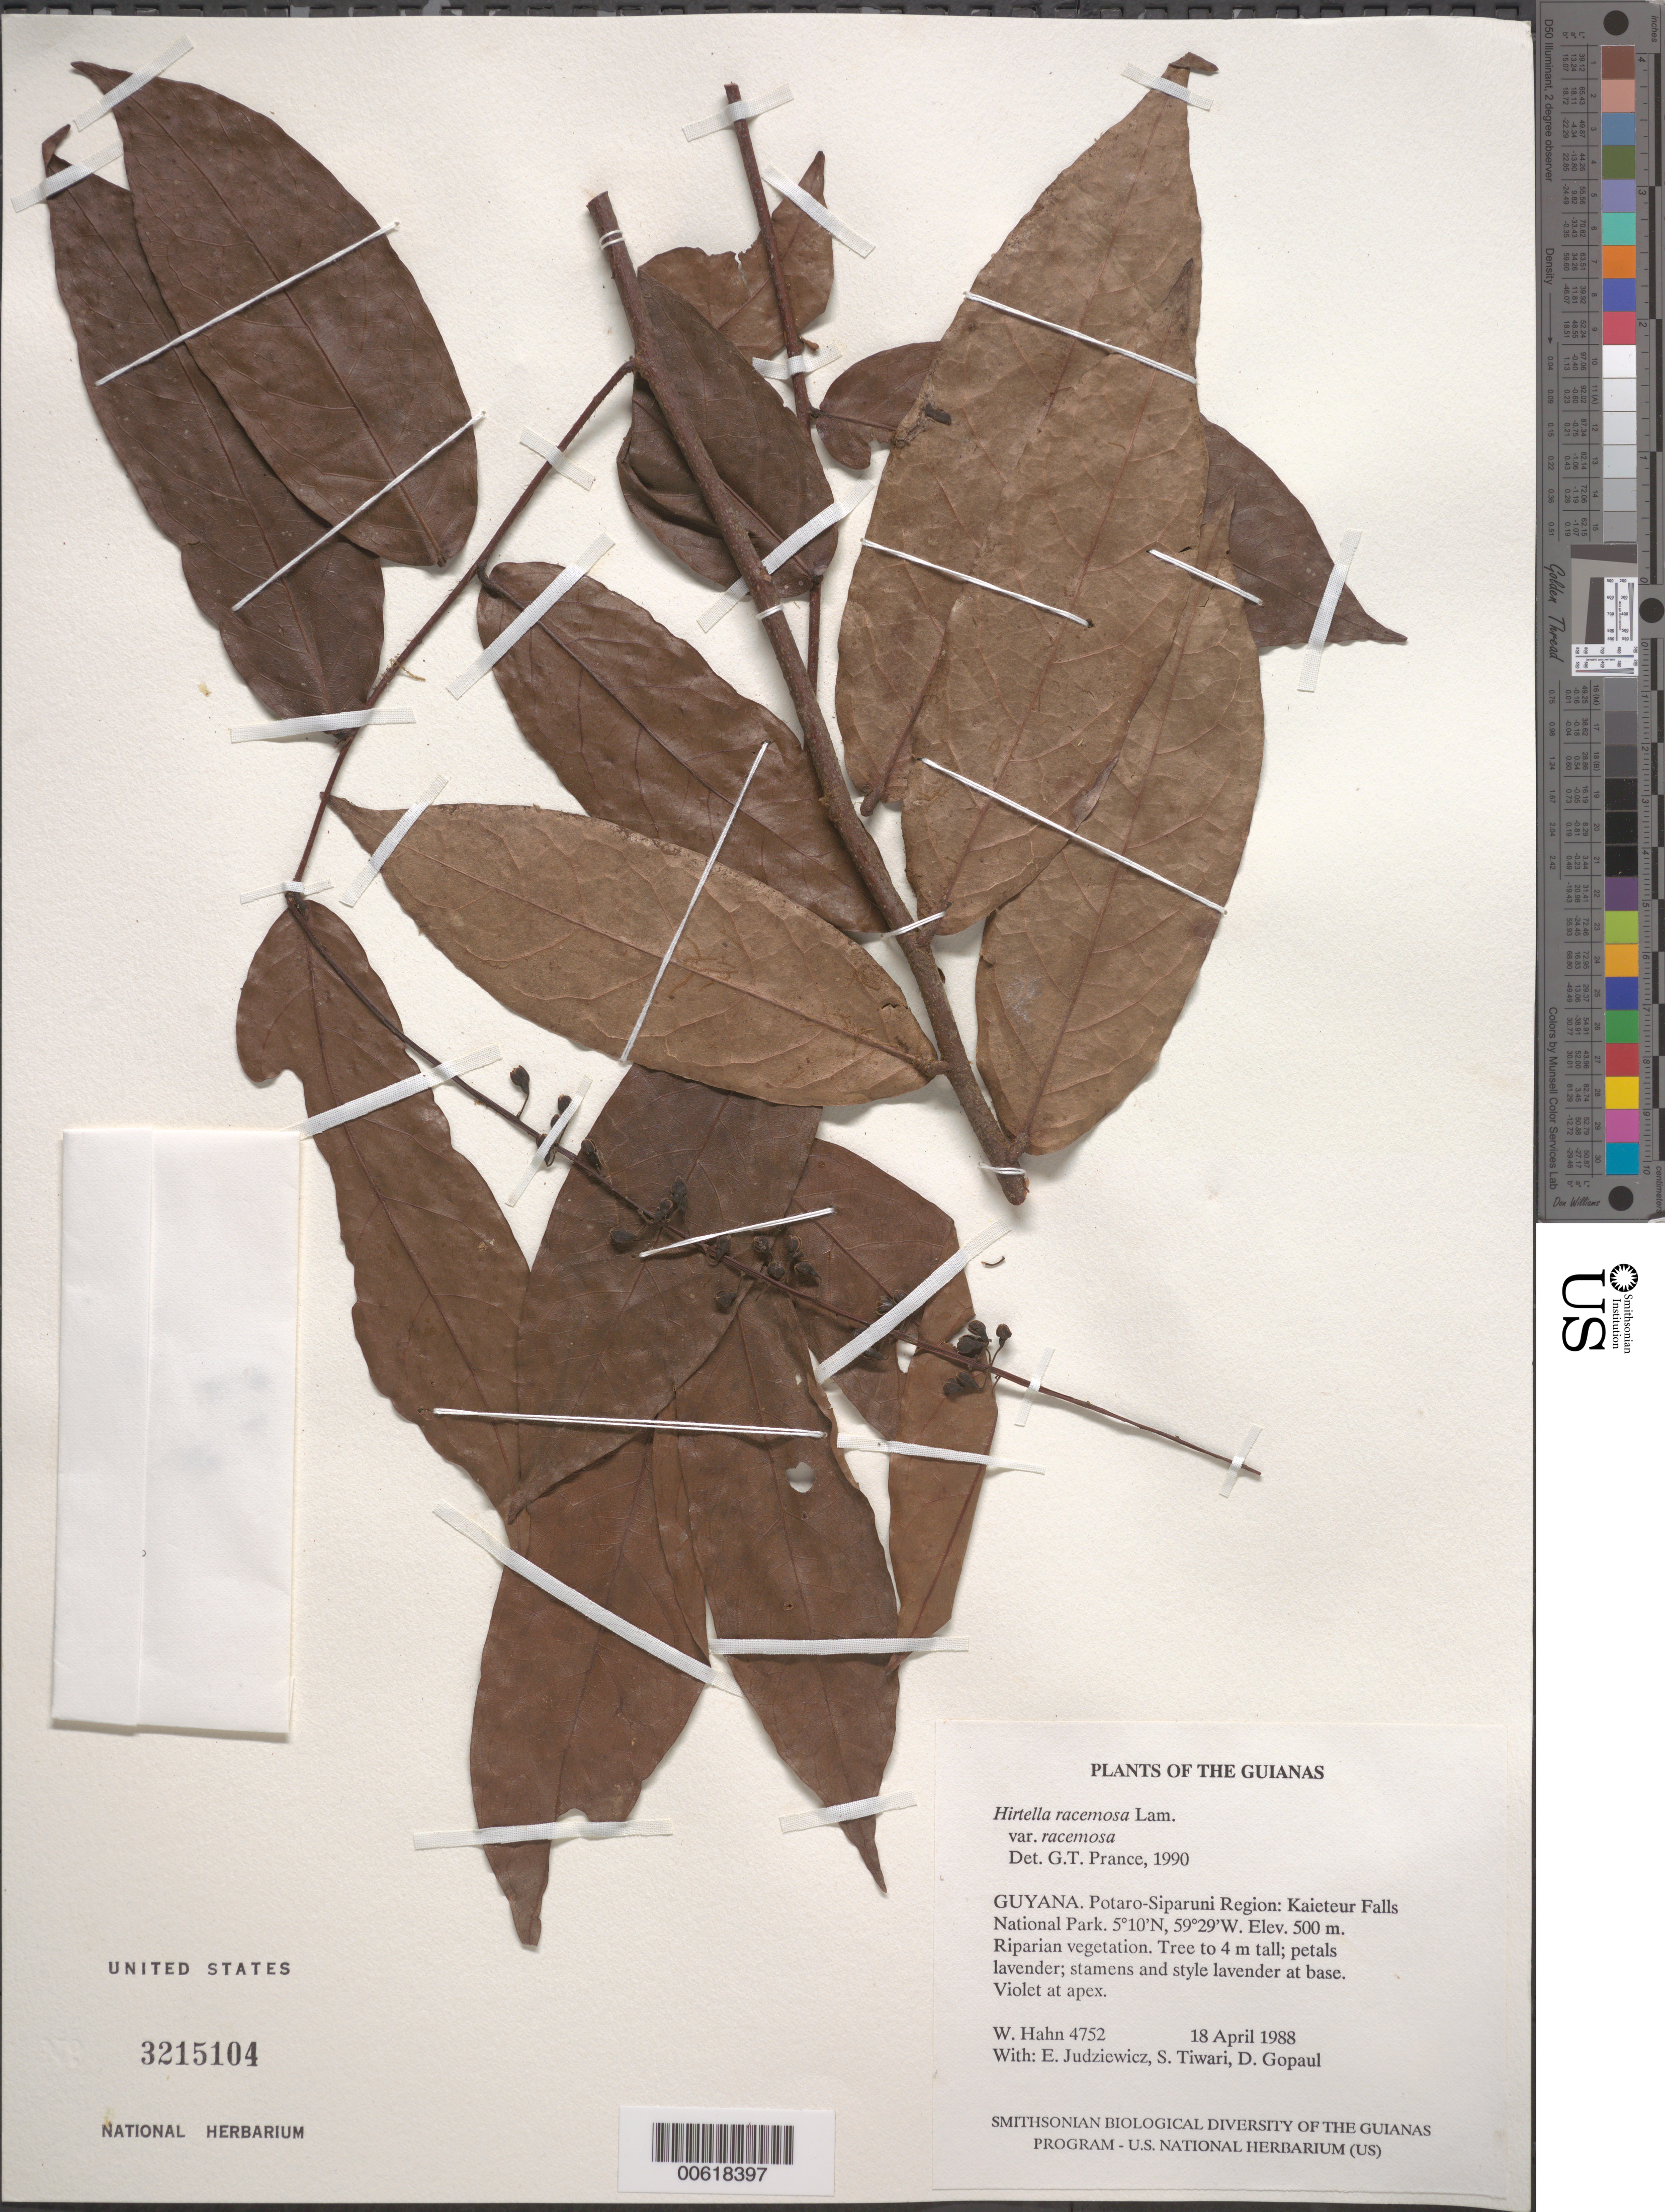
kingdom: Plantae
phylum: Tracheophyta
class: Magnoliopsida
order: Malpighiales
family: Chrysobalanaceae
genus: Hirtella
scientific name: Hirtella racemosa var. racemosa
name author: Lam.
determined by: Prance, G. T.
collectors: W. Hahn, E. J. Judziewicz, S. Tiwari & D. Gopaul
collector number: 4752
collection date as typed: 18 April 1988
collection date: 1988-04-18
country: Guyana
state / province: Potaro-Siparuni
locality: Kaieteur Falls National Park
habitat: Riparian vegetation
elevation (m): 500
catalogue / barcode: US 3215104